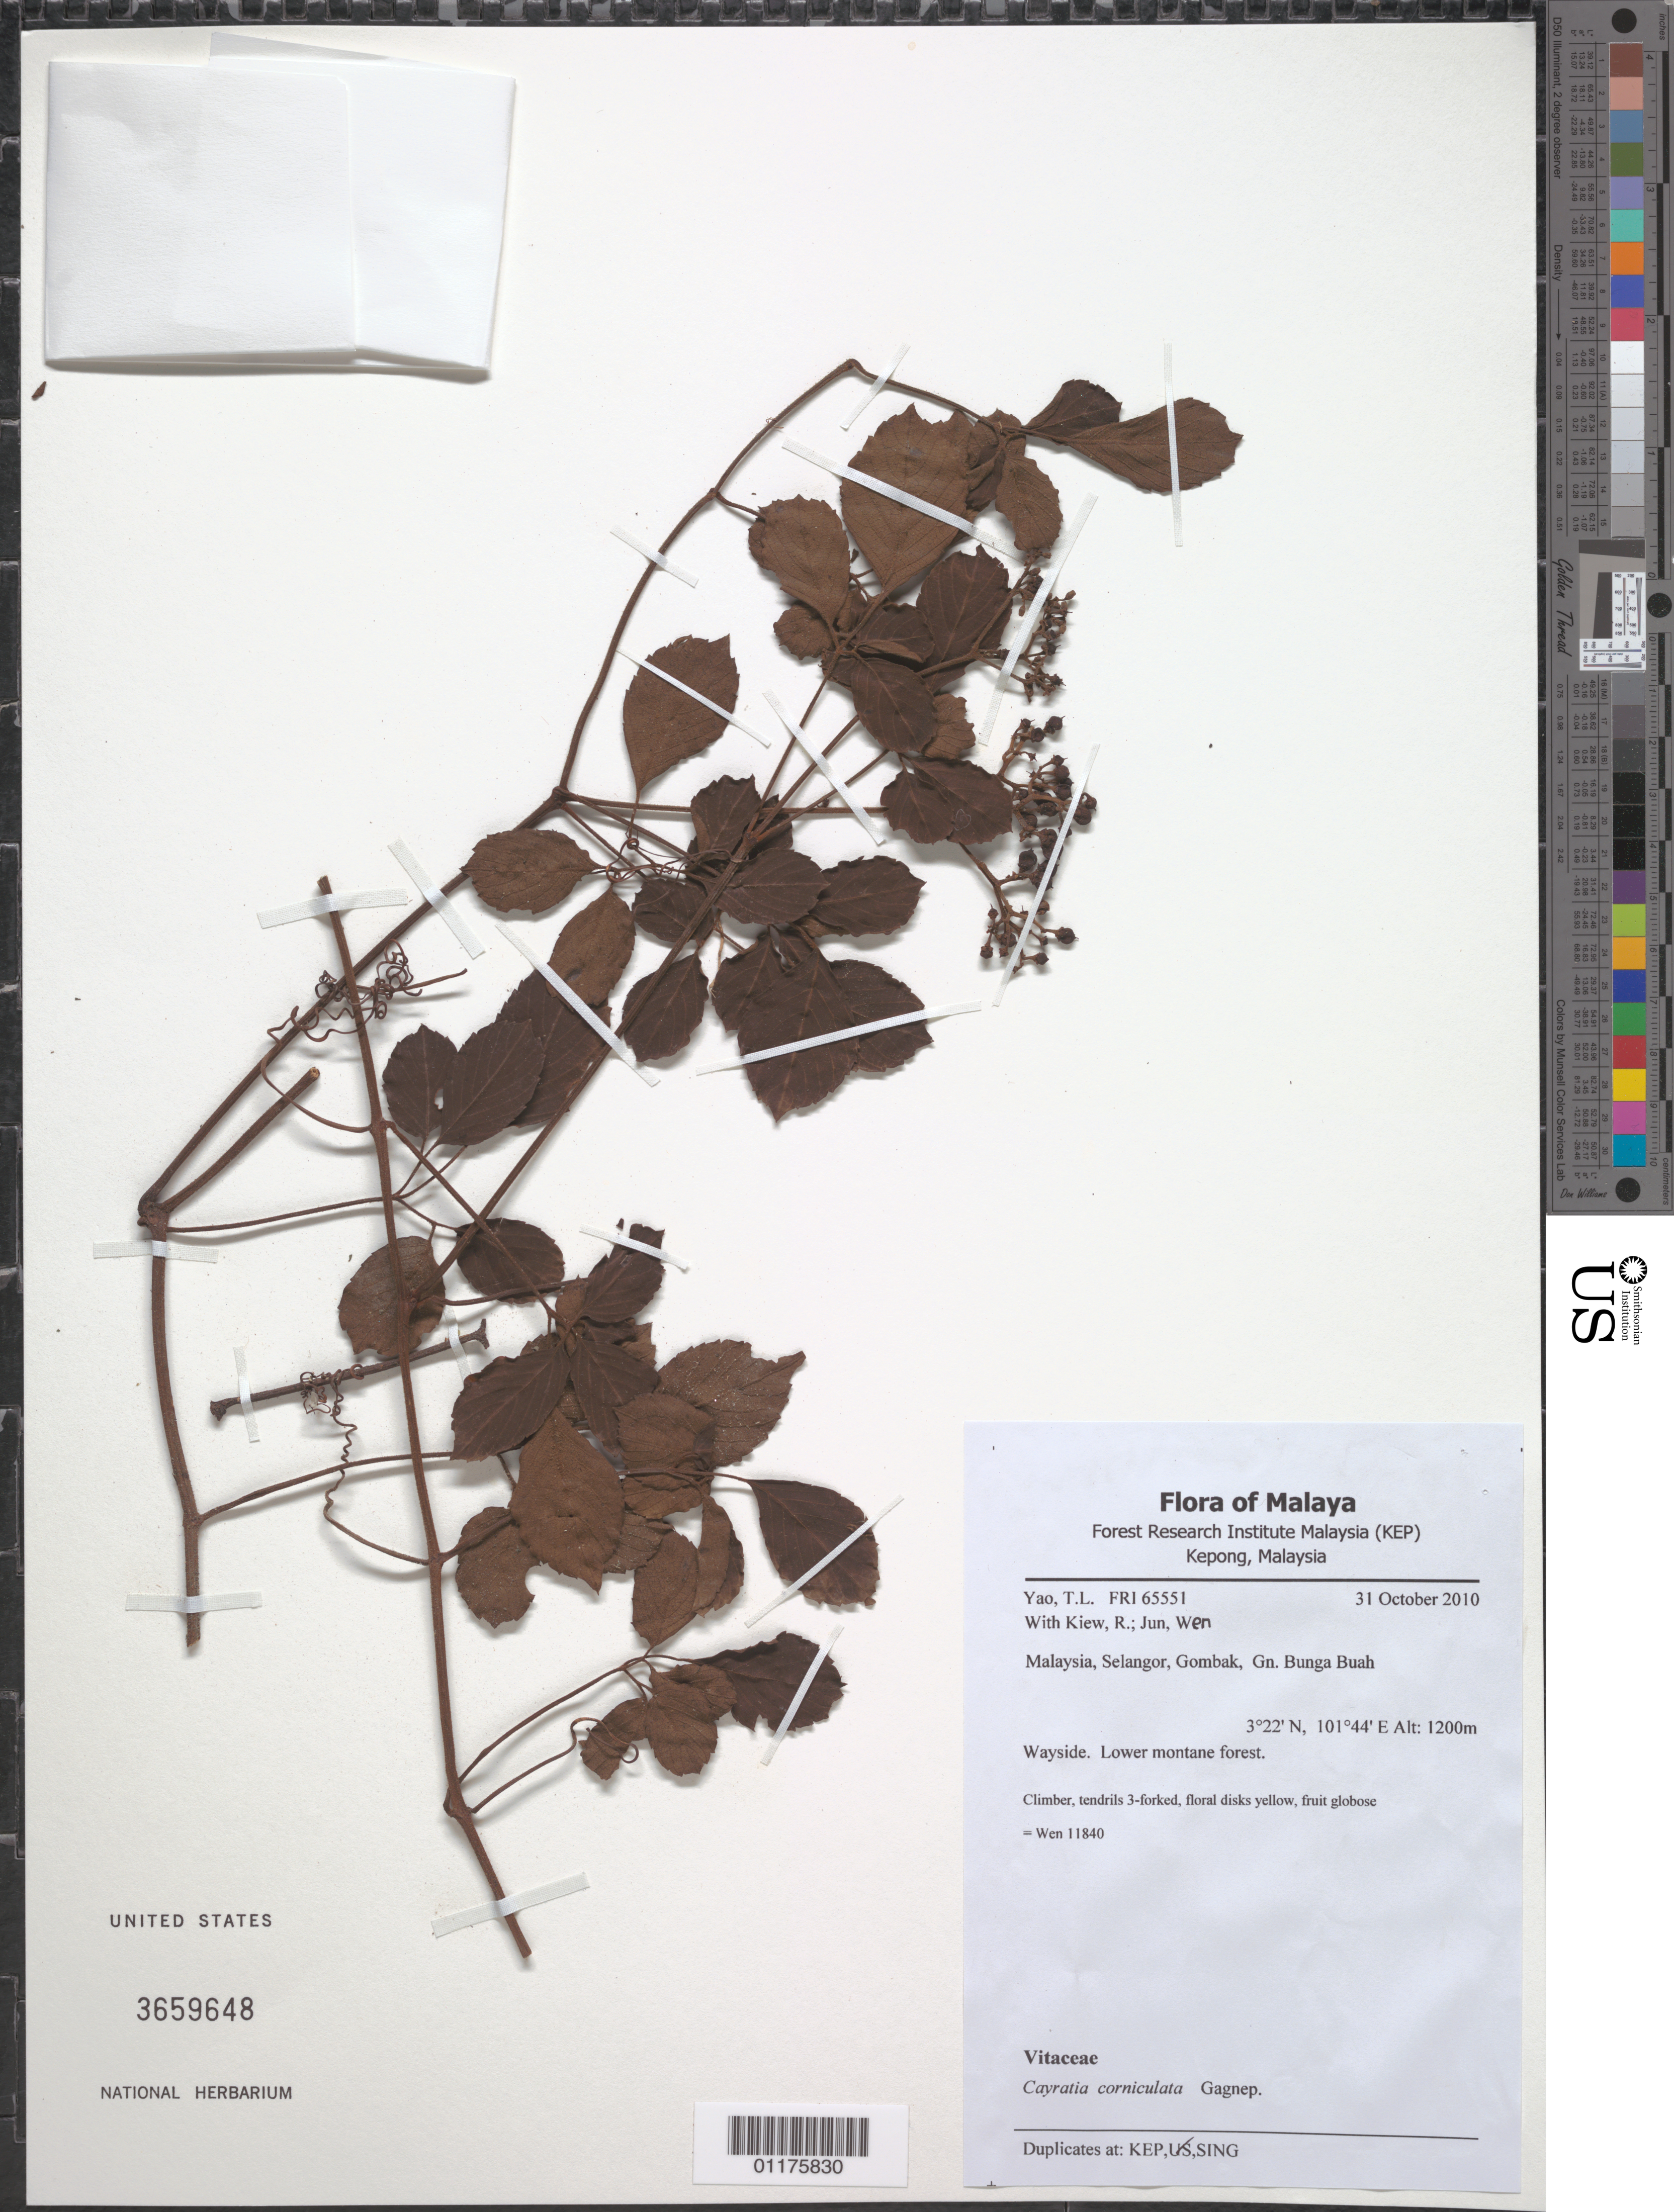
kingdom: Plantae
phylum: Tracheophyta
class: Magnoliopsida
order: Vitales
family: Vitaceae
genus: Causonis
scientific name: Causonis corniculata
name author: (Benth.) J. Wen & L.M. Lu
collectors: J. Wen, R. Kiew & T. Yao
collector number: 11840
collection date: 2010-10-30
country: Malaysia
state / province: Selangor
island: Borneo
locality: Gunung Bunga Bua, on the trail from Genting Old Road to the peak of Gunung Bunga Bua. Wayside. Lower montane forest.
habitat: Wayside. Lower montane forest.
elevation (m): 1200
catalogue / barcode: US 3659648